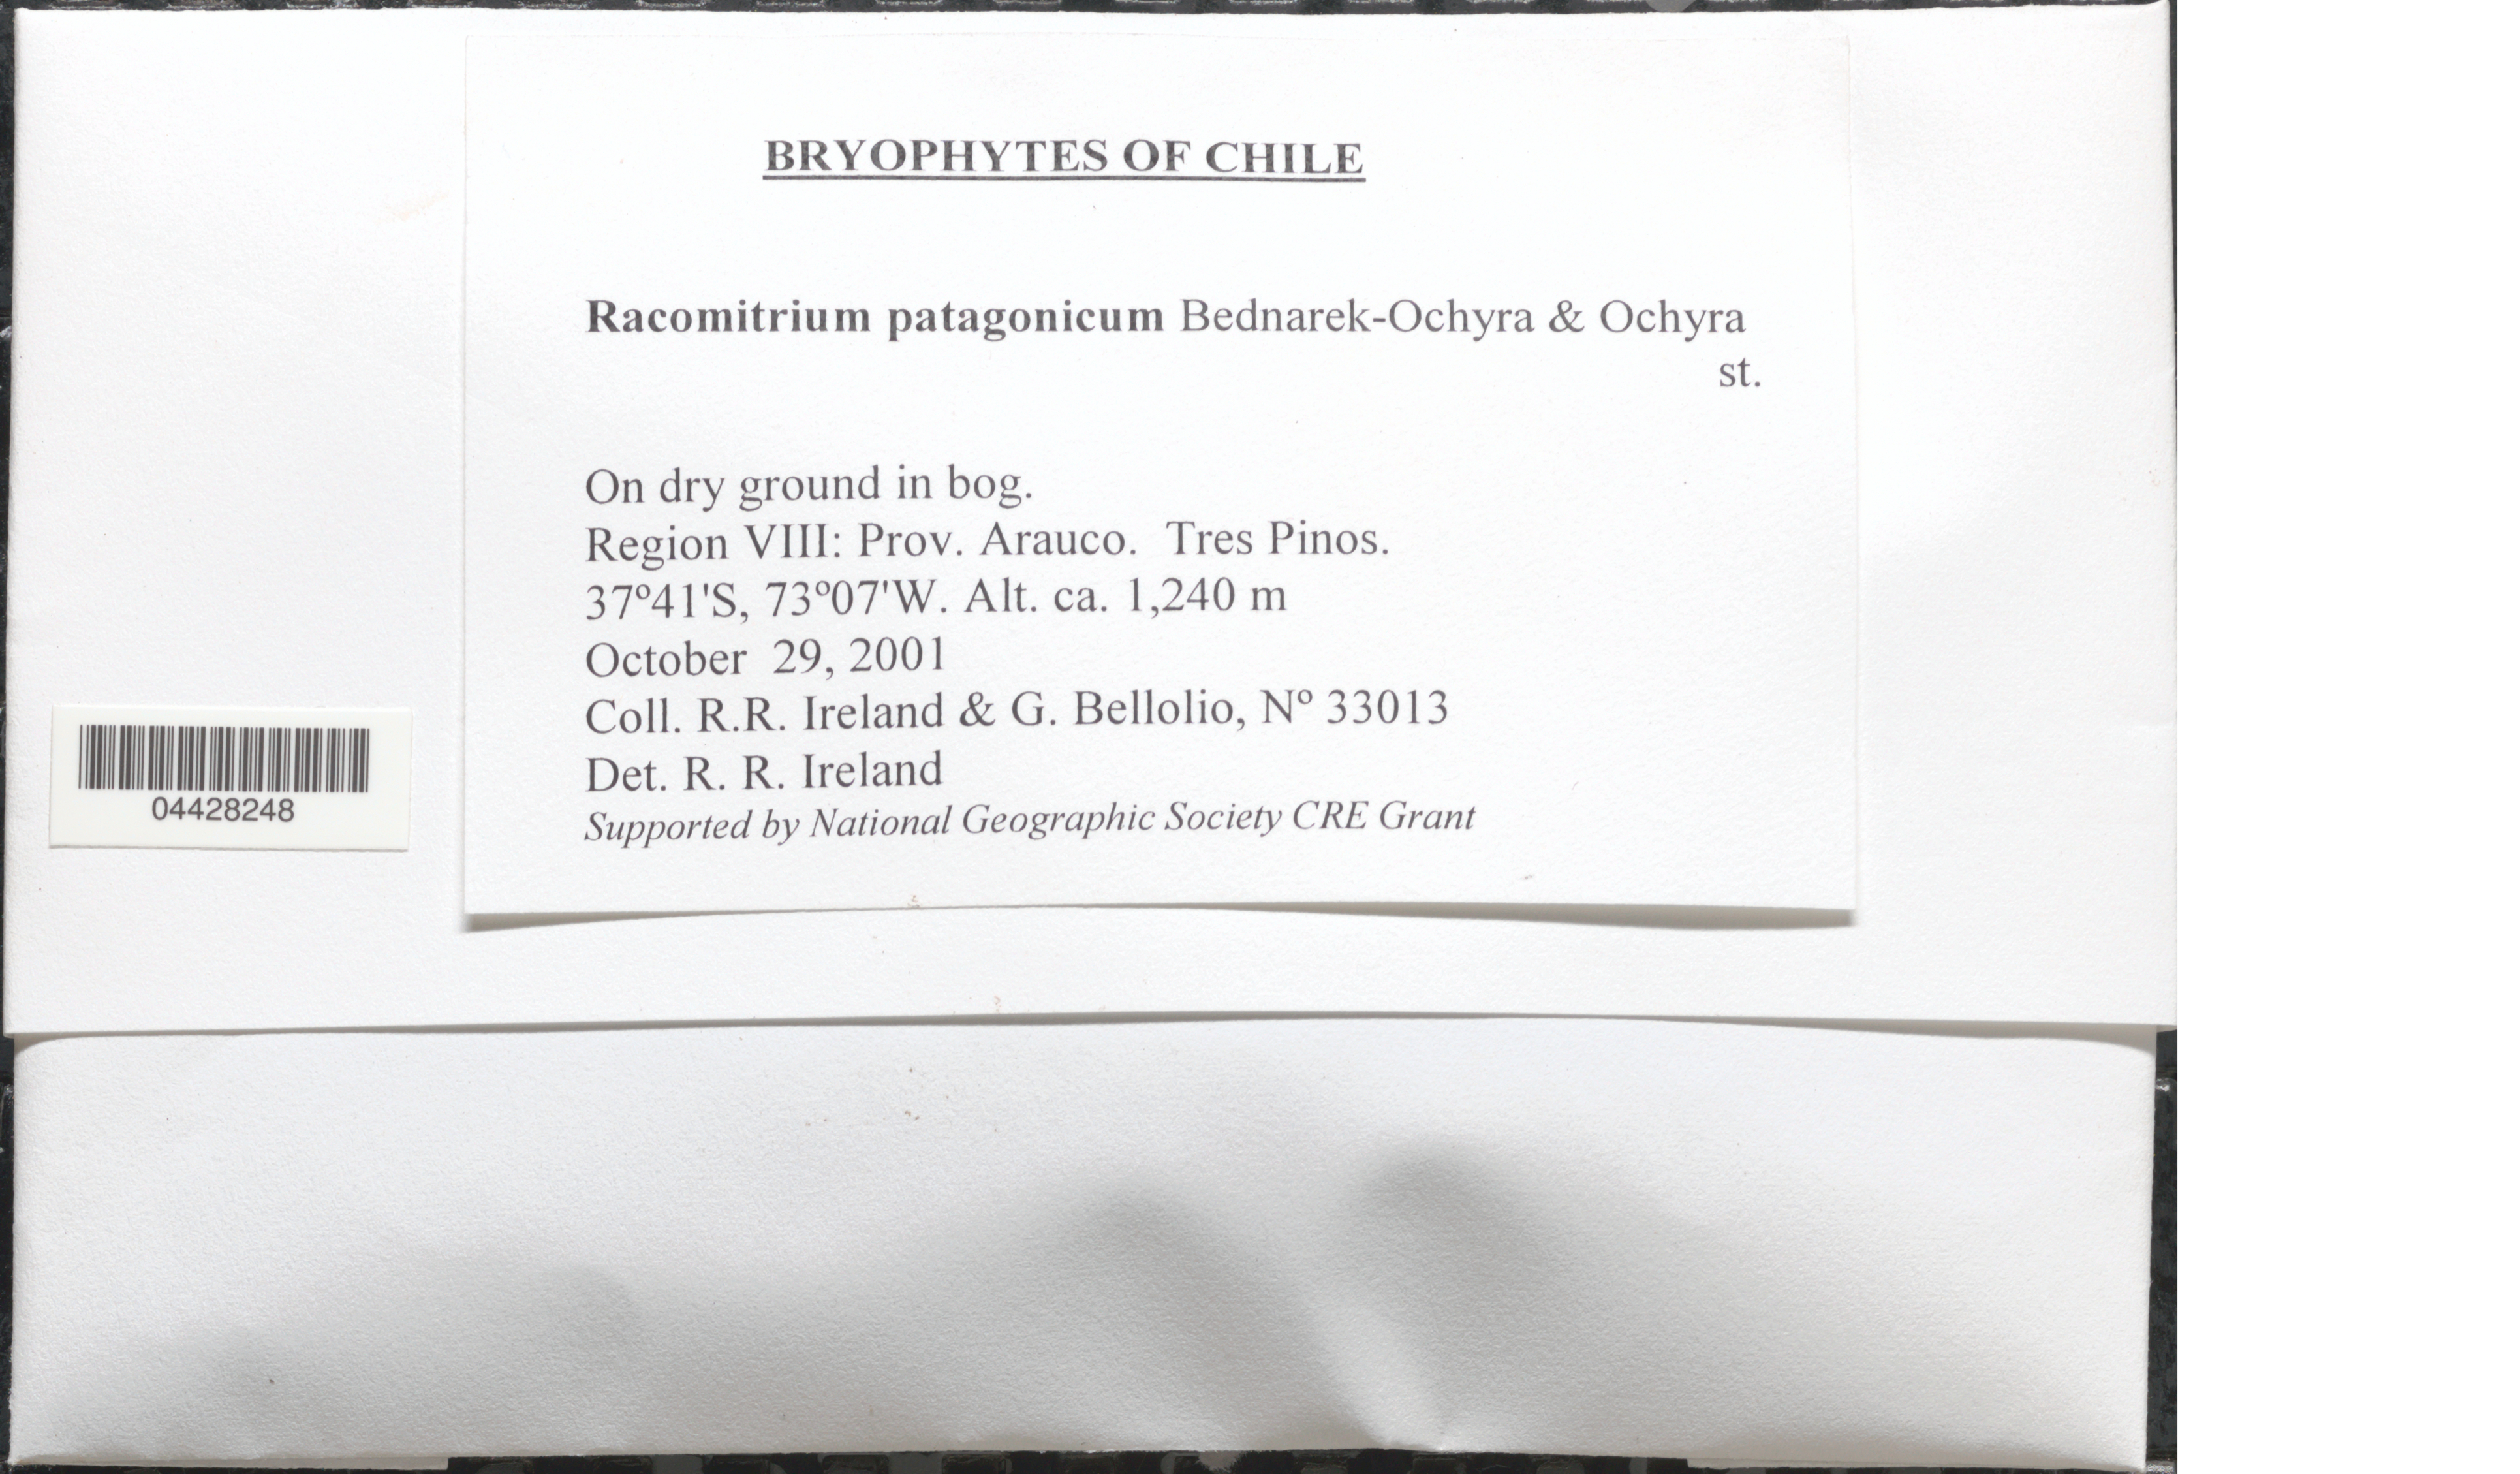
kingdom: Plantae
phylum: Bryophyta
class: Bryopsida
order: Grimmiales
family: Grimmiaceae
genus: Racomitrium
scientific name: Racomitrium patagonicum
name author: (Ochyra) Bedn.-Ochyra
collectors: R. Ireland & G. Bellolio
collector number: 33013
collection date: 2001-10-29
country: Chile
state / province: Bio-Bío (VIII)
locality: Region VIII: Prov. Arauco. Tres Pinos.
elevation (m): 1240